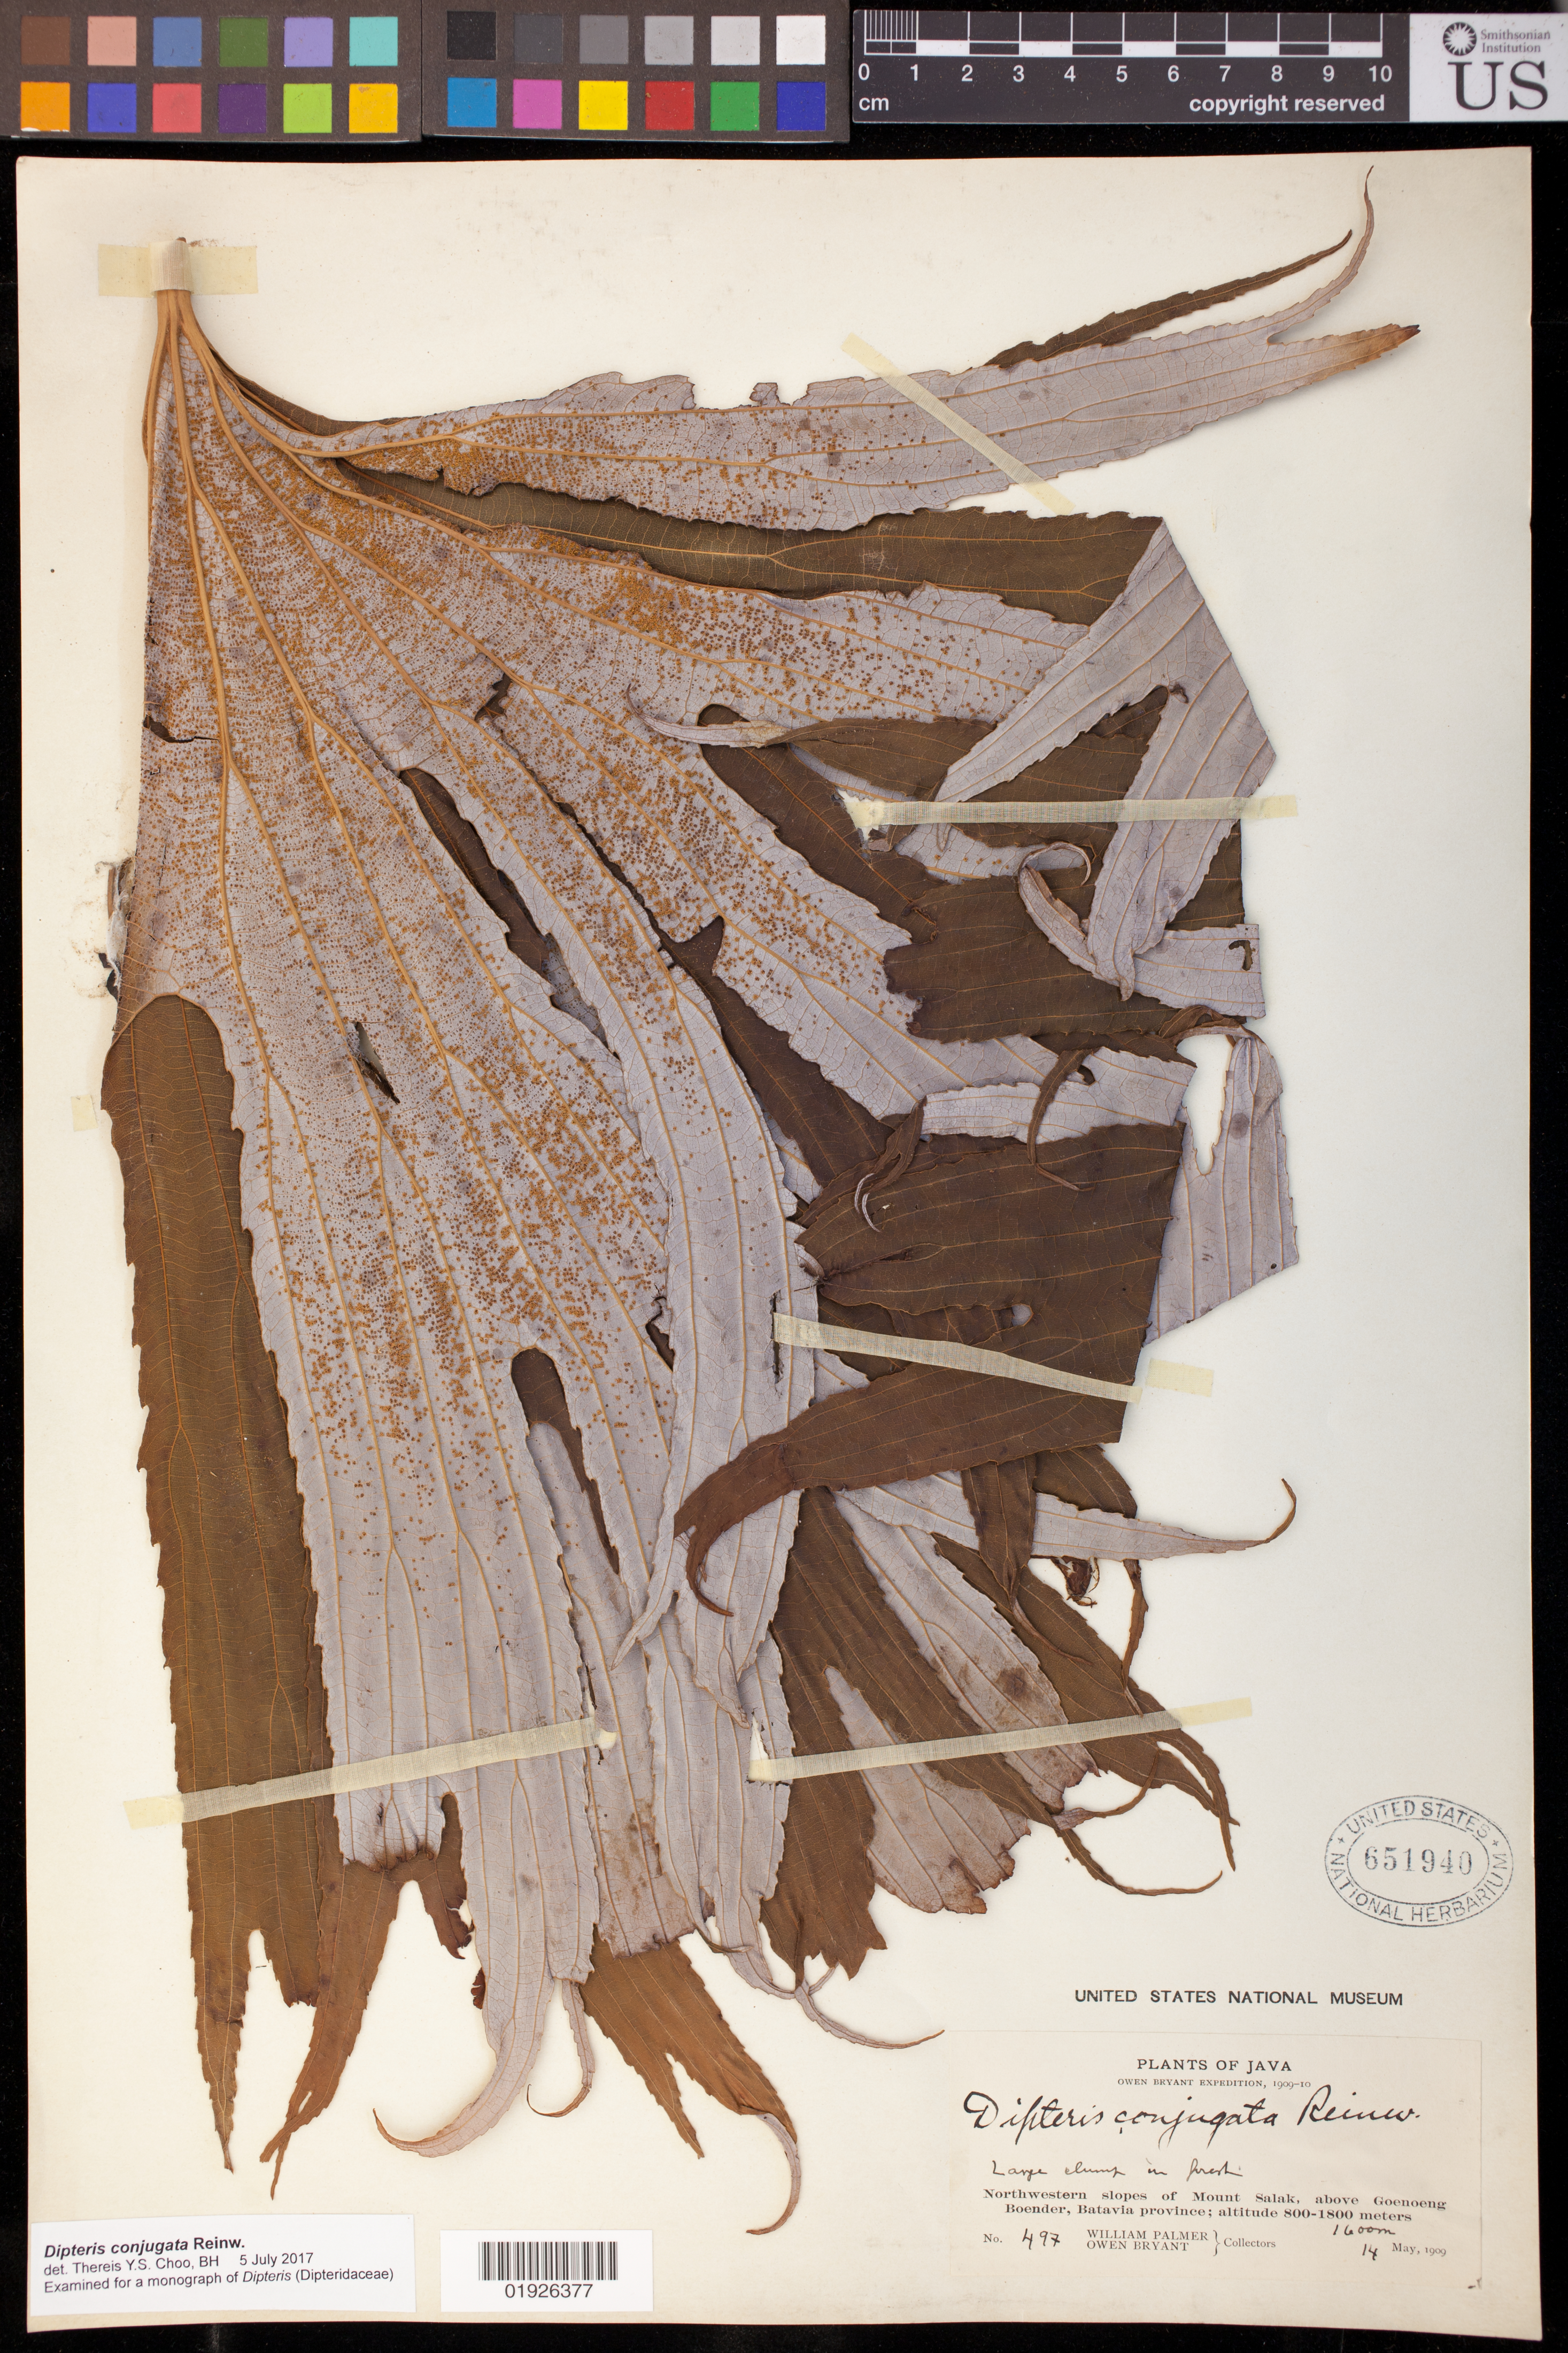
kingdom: Plantae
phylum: Tracheophyta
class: Polypodiopsida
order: Gleicheniales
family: Dipteridaceae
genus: Dipteris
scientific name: Dipteris conjugata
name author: Reinw.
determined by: Choo, Thereis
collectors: W. Palmer & O. Bryant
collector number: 497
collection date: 1909-05-14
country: Indonesia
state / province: Java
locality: Northwestern slopes of Mount Salak above Goenoeng Boender, Batavia province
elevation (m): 1600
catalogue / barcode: US 651940